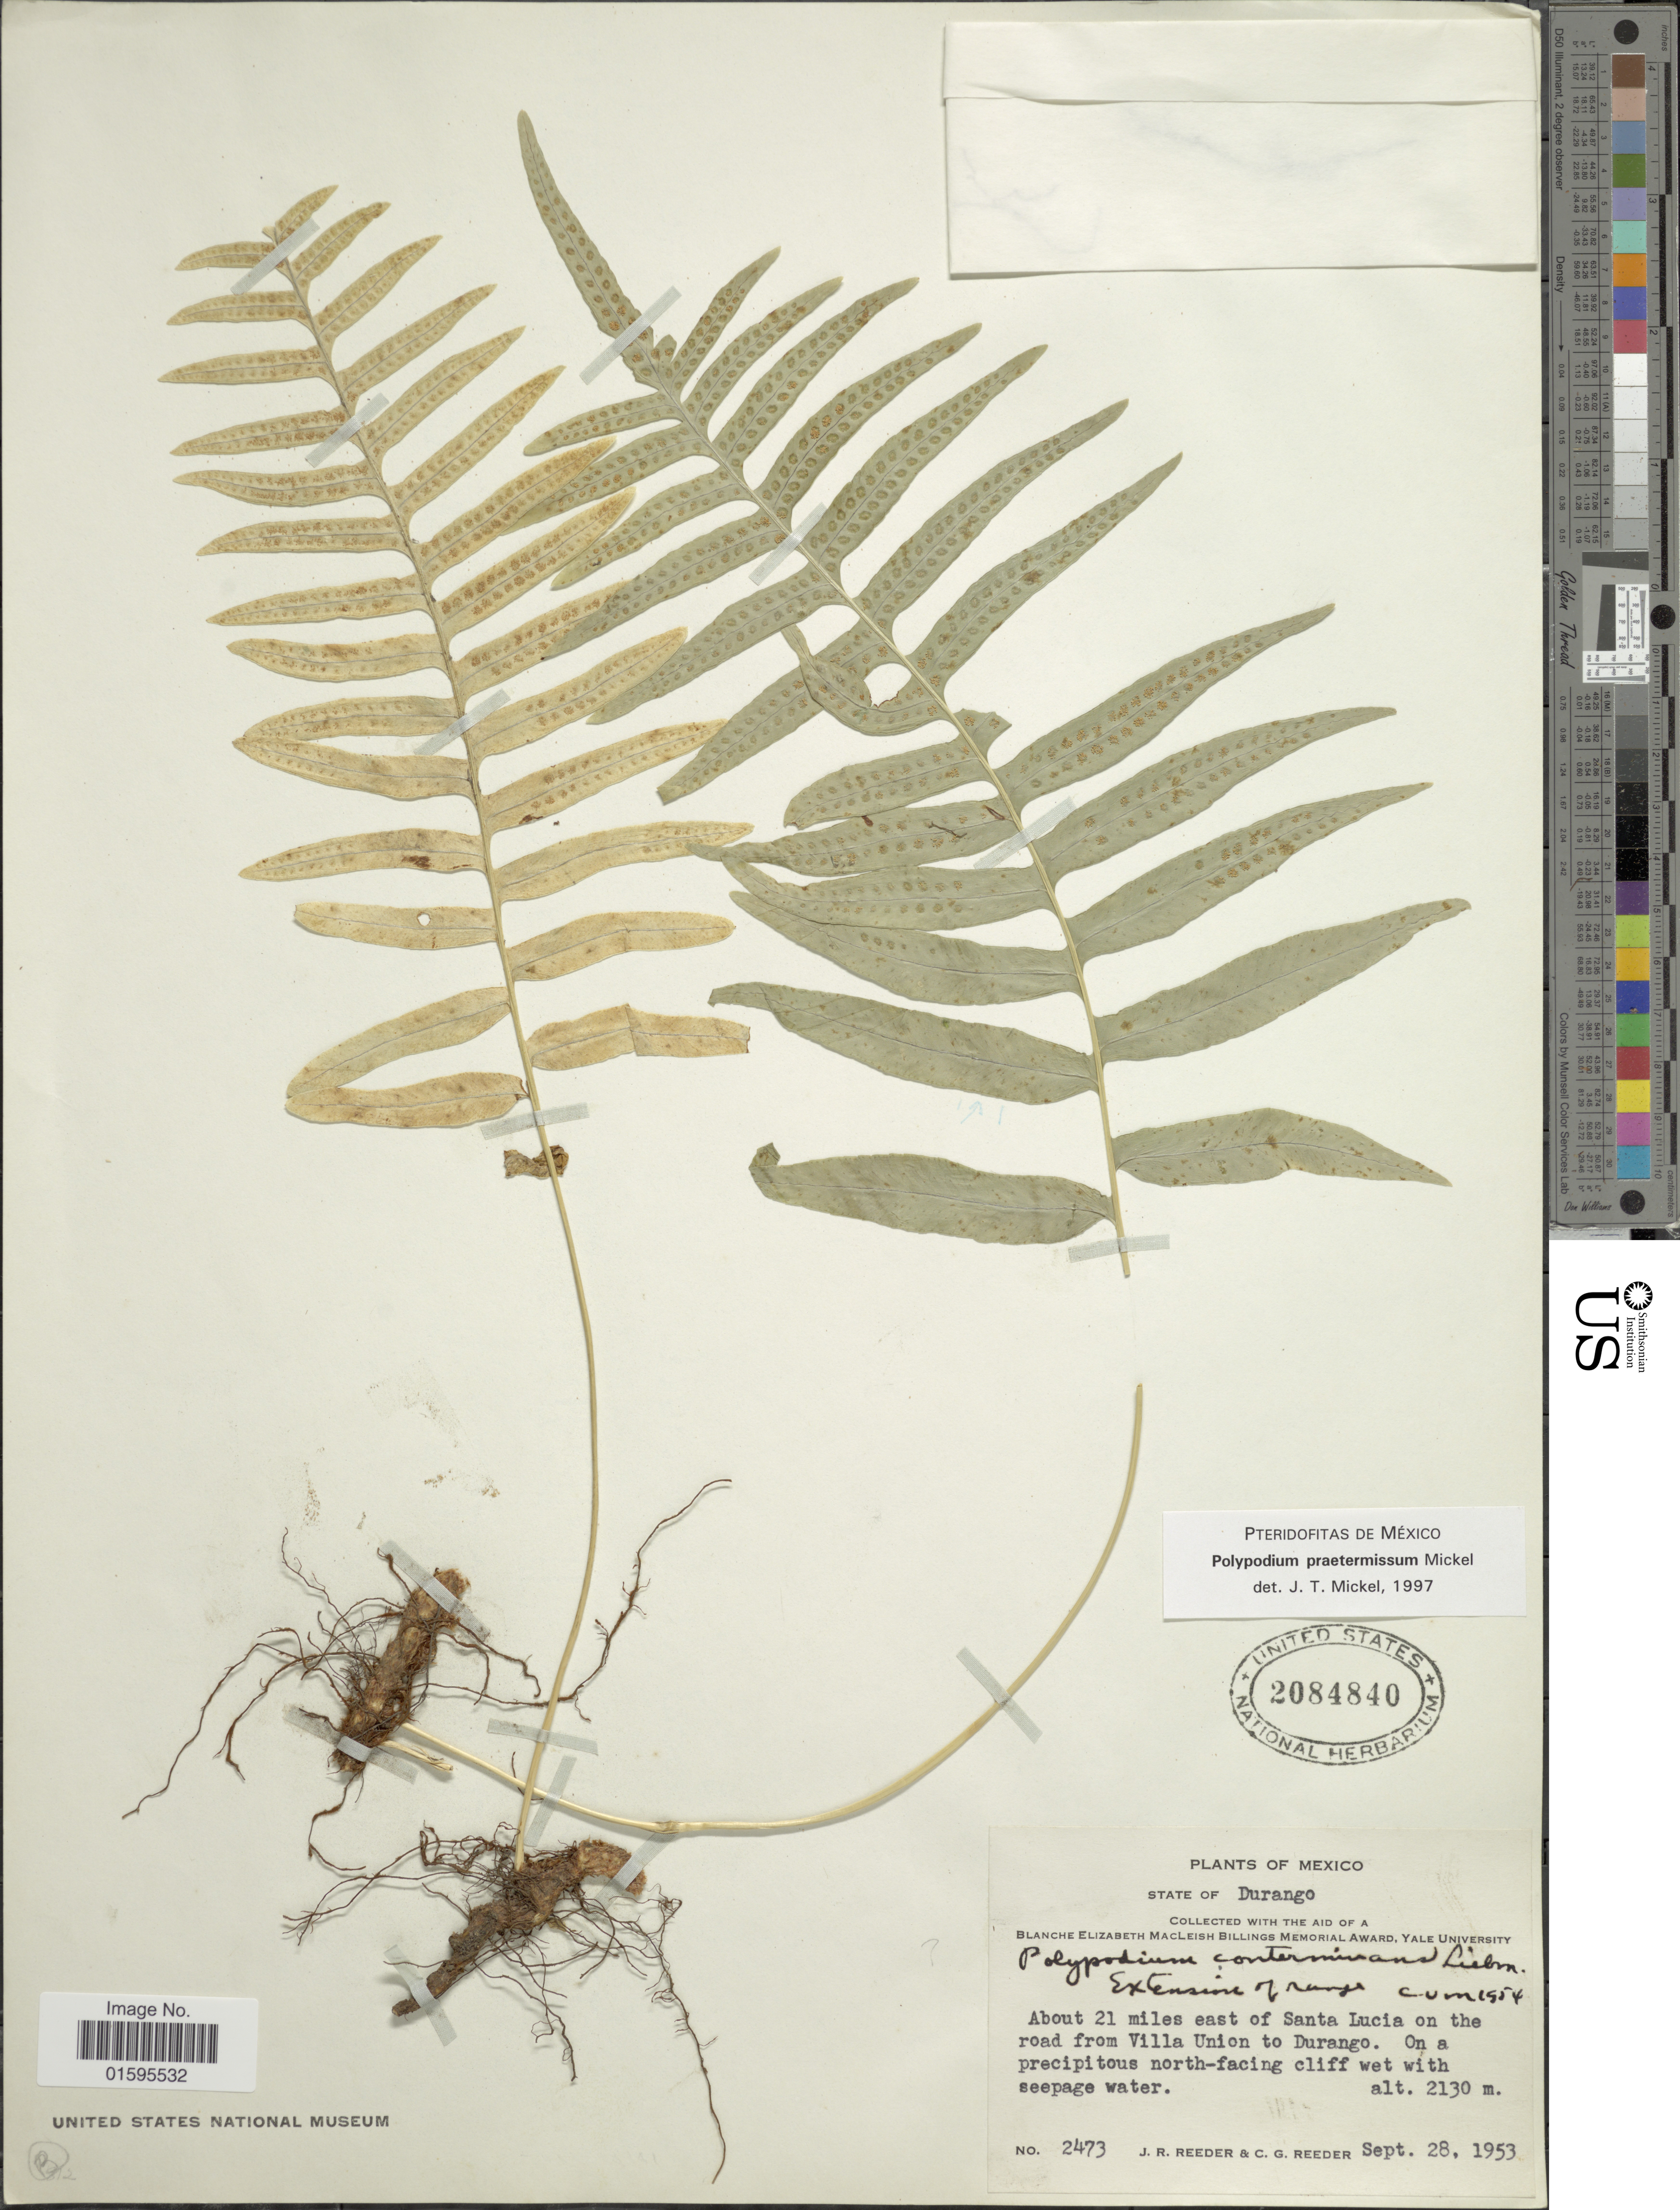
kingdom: Plantae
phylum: Tracheophyta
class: Polypodiopsida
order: Polypodiales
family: Polypodiaceae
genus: Polypodium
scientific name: Polypodium praetermissum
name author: Mickel & Tejero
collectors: J. R. Reeder & C. G. Reeder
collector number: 2473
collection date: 1953-09-28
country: Mexico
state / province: Durango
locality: State of Durango, about 21 miles east of Santa Lucia on the road from Villa Union to Durango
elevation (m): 2130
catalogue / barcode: US 2084840